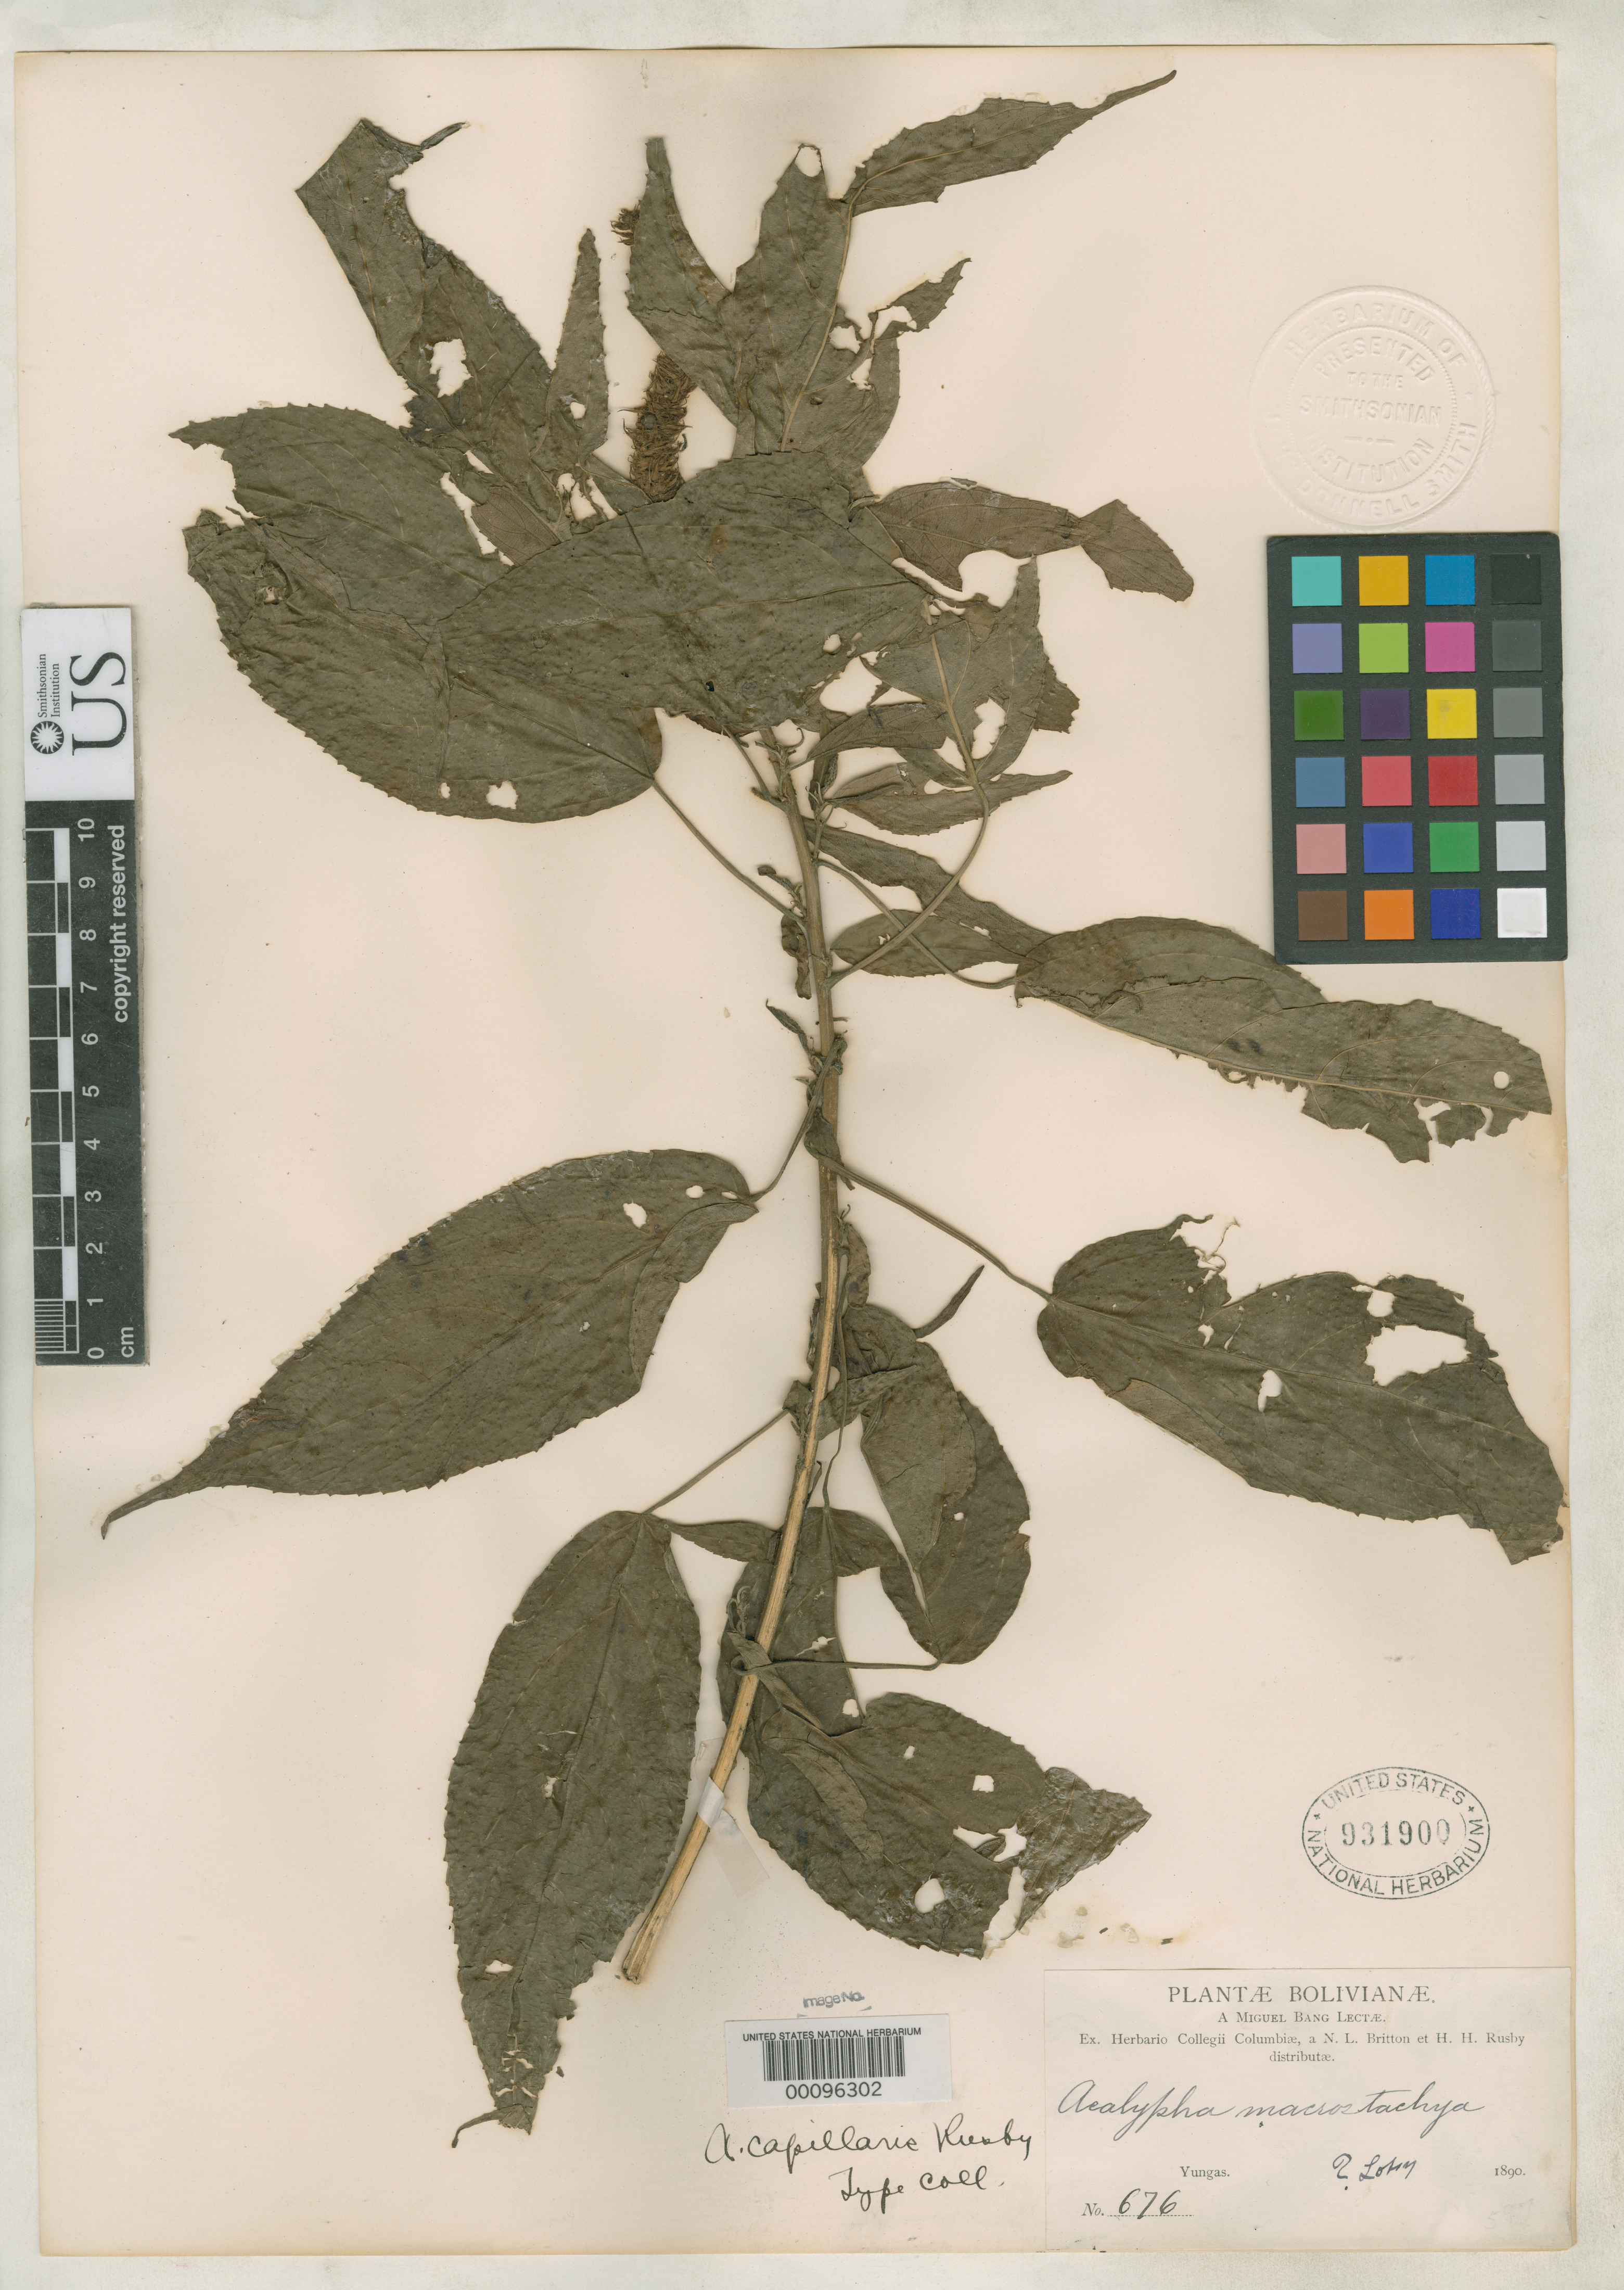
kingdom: Plantae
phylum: Tracheophyta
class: Magnoliopsida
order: Malpighiales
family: Euphorbiaceae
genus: Acalypha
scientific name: Acalypha capillaris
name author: Rusby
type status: Type Collection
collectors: M. Bang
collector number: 676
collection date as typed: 1890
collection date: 1890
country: Bolivia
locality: Yungas.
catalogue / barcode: US 931900